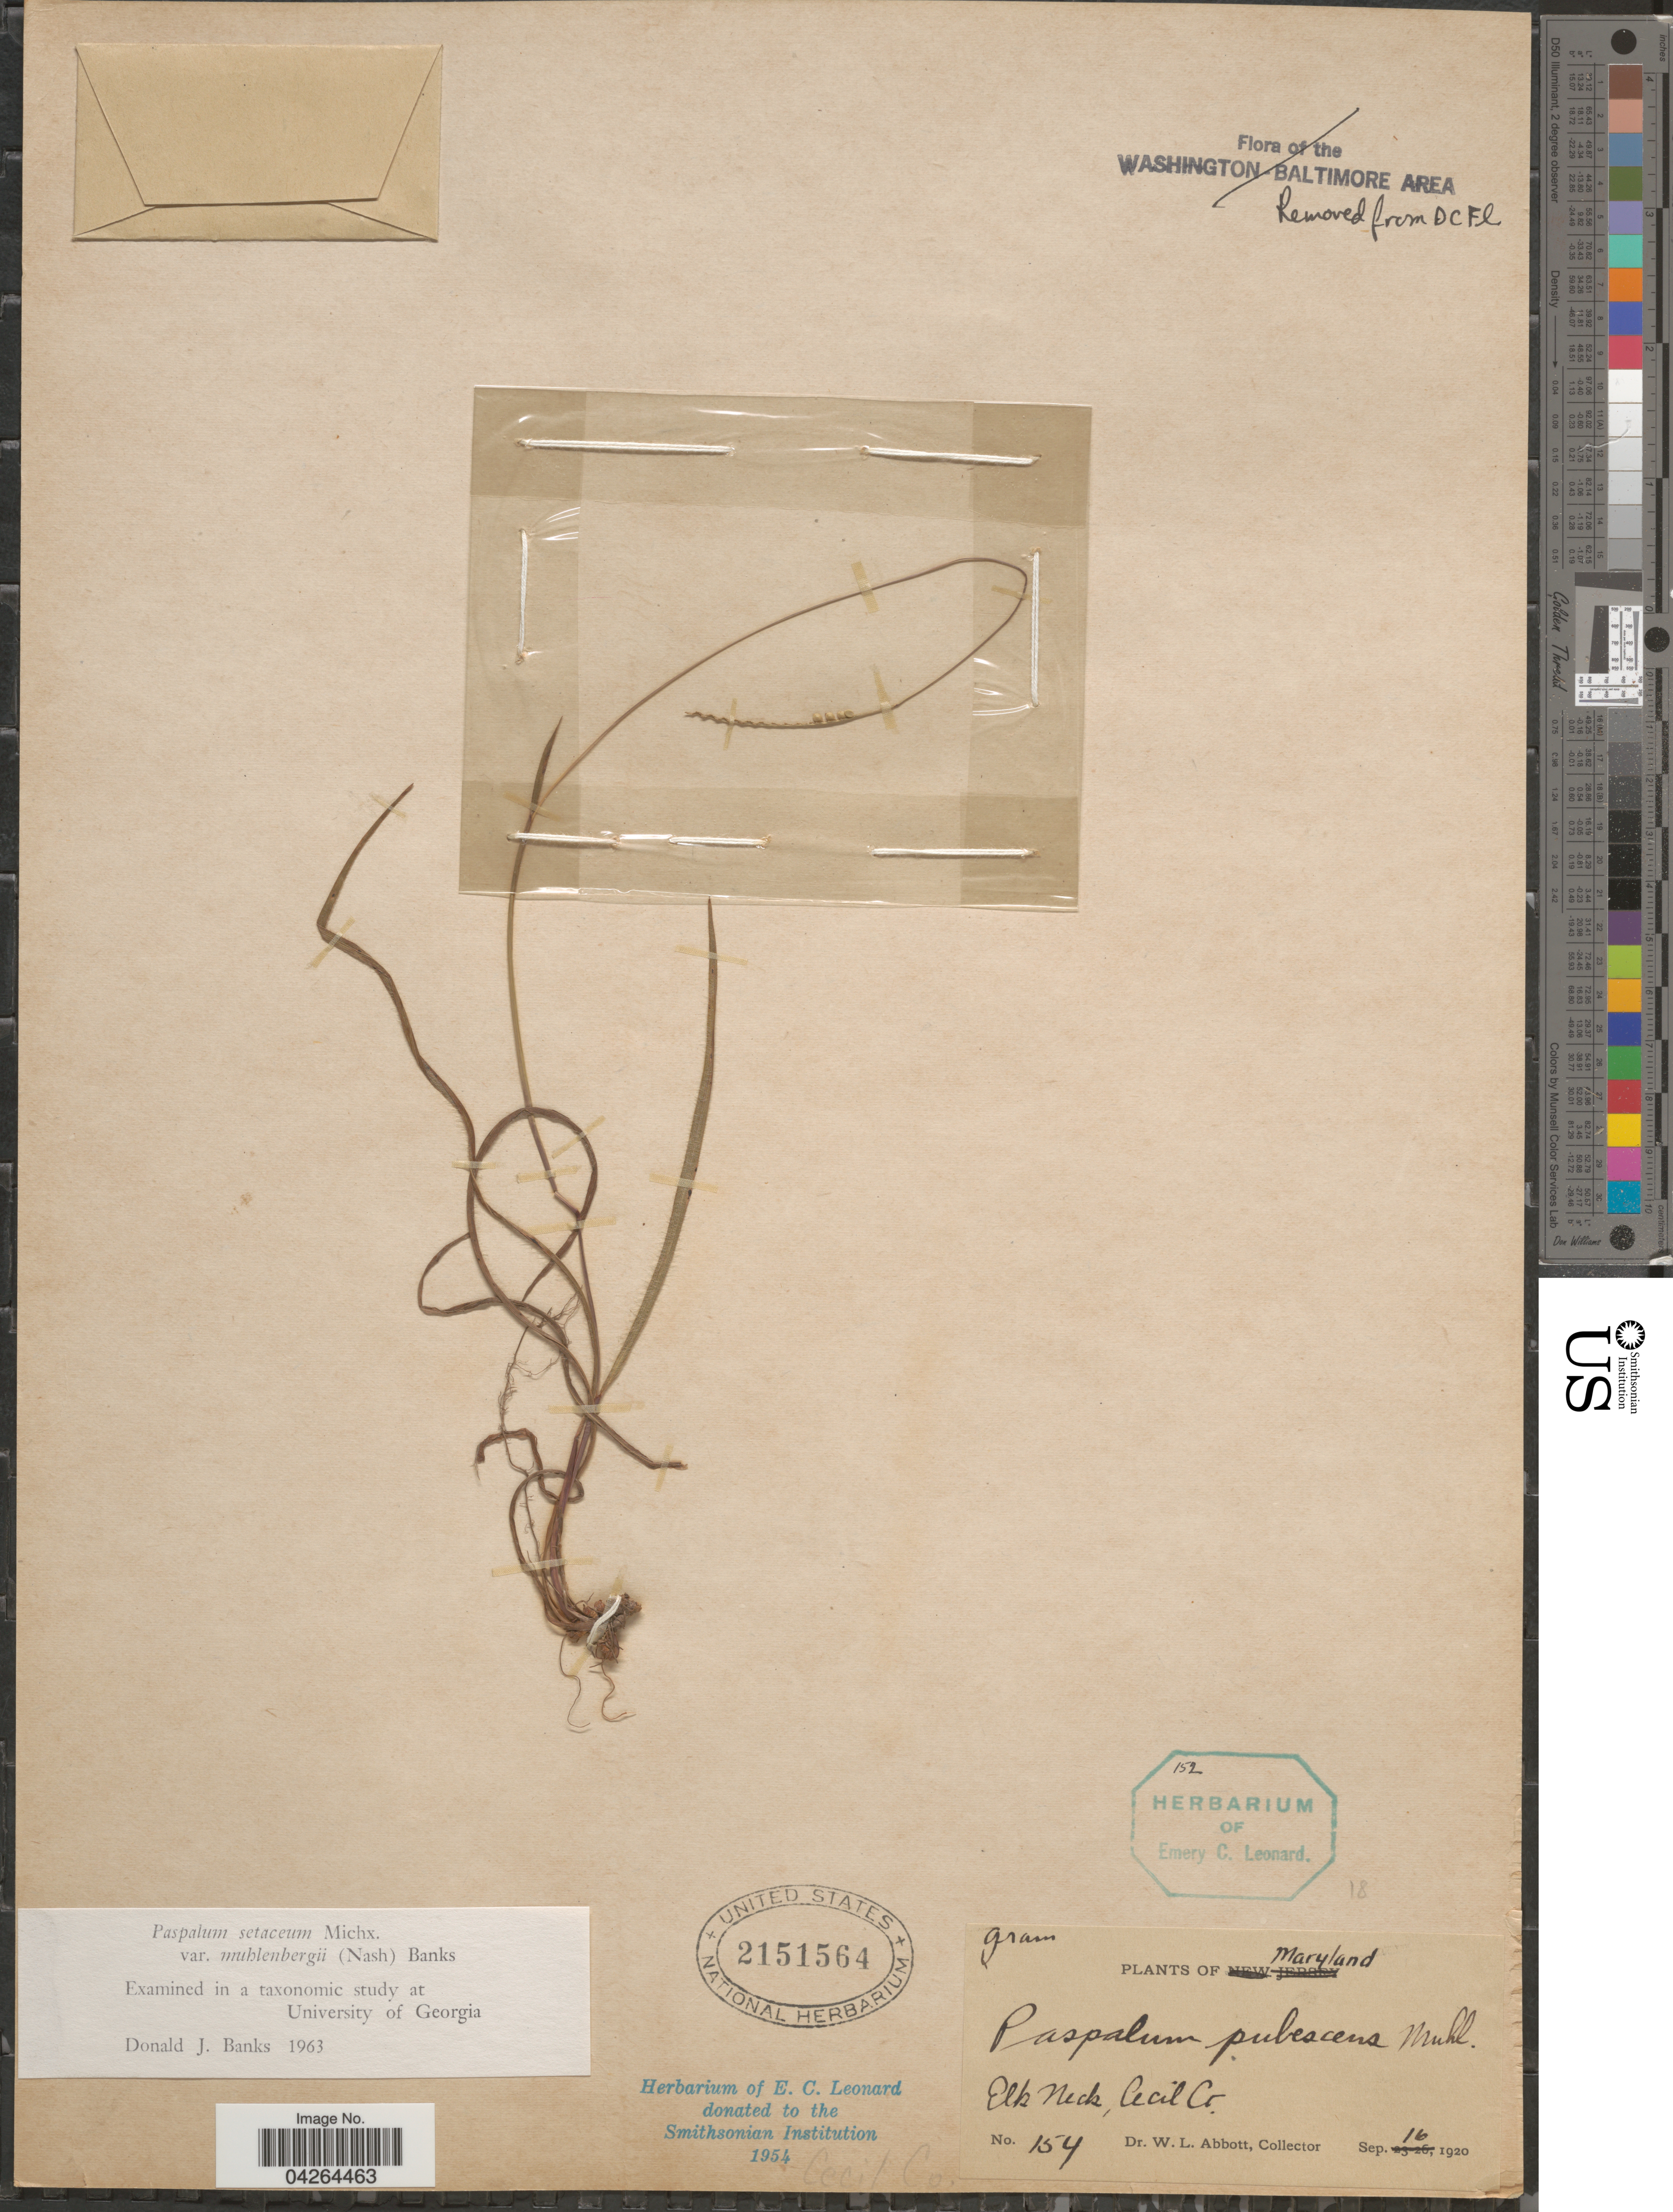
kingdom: Plantae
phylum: Tracheophyta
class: Liliopsida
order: Poales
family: Poaceae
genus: Paspalum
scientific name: Paspalum setaceum var. muhlenbergii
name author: (Nash) D.J. Banks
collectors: W. L. Abbott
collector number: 154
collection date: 1920-09-16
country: United States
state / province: Maryland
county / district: Cecil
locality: Elk Neck, Cecil Co.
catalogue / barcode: US 2151564